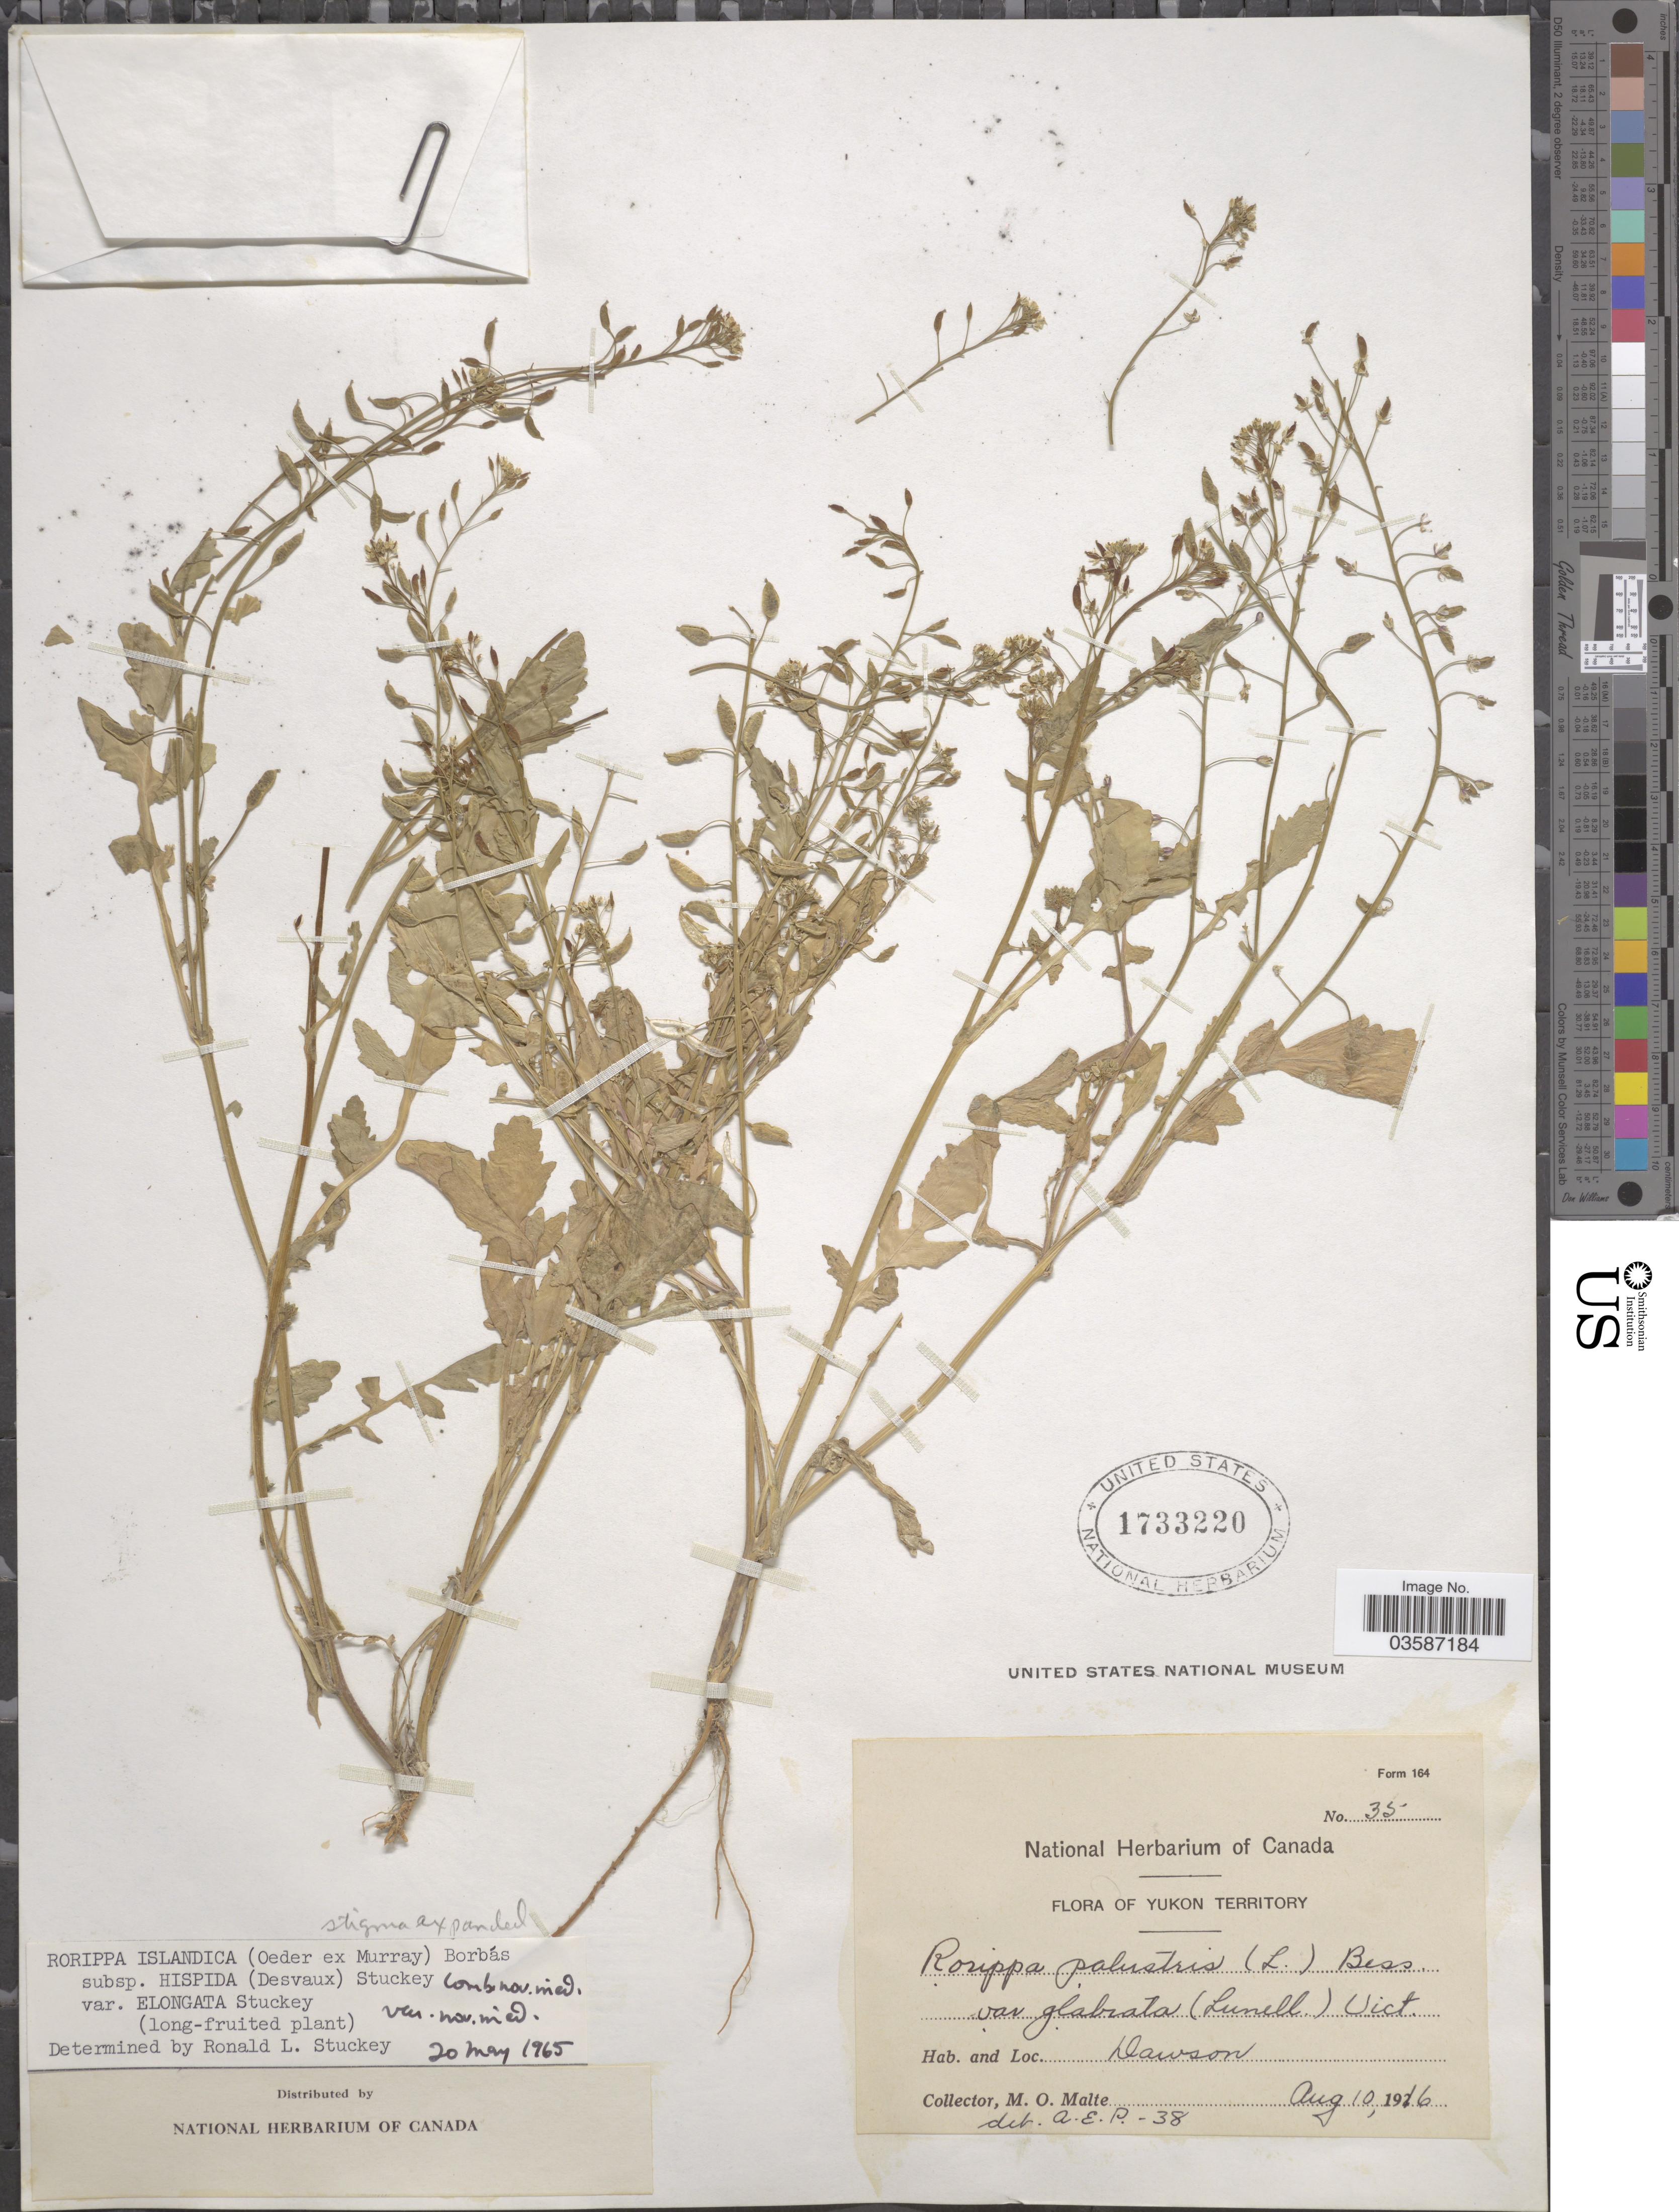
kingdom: Plantae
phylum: Tracheophyta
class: Magnoliopsida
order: Brassicales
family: Brassicaceae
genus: Rorippa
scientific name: Rorippa islandica var. elongata Stuckey var. nov. ined.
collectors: M. O. Malte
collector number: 35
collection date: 1916-08-10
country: Canada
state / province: Yukon Territory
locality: Dawson.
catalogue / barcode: US 1733220